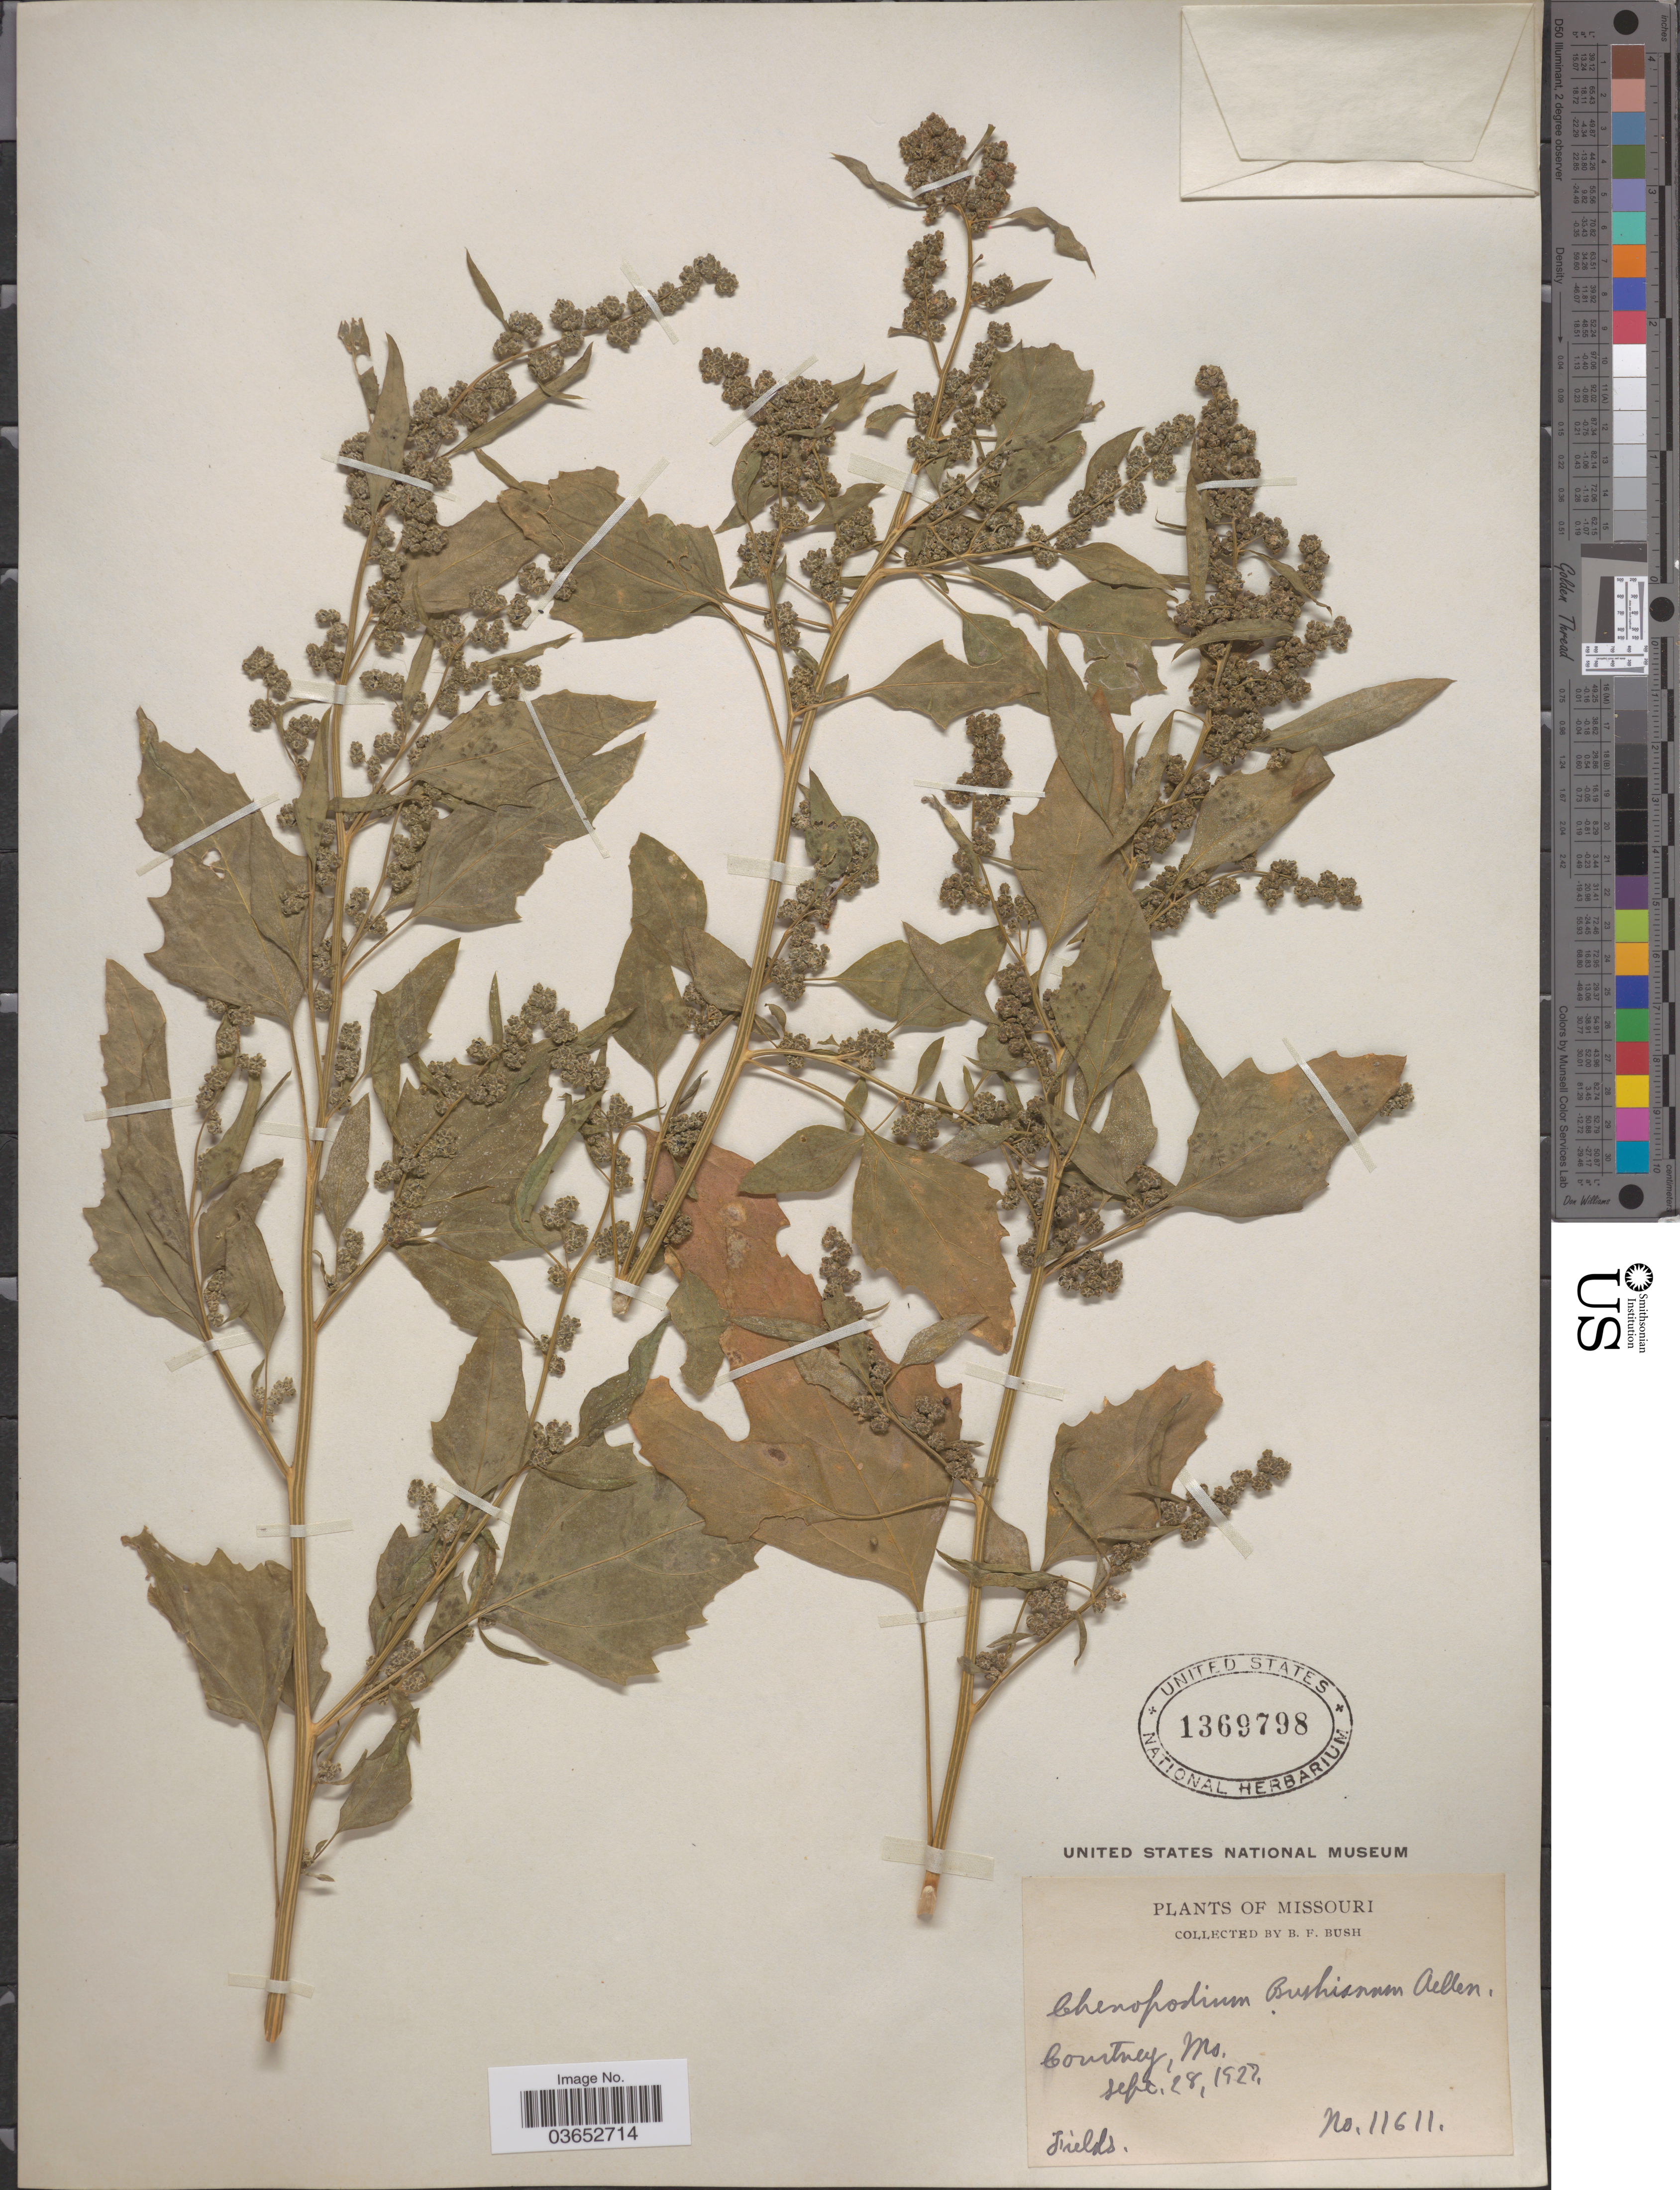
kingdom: Plantae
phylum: Tracheophyta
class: Magnoliopsida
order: Caryophyllales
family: Amaranthaceae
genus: Chenopodium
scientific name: Chenopodium bushianum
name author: Aellen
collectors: B. F. Bush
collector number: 11611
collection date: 1927-09-28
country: United States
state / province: Missouri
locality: Courtney.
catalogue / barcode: US 1369798